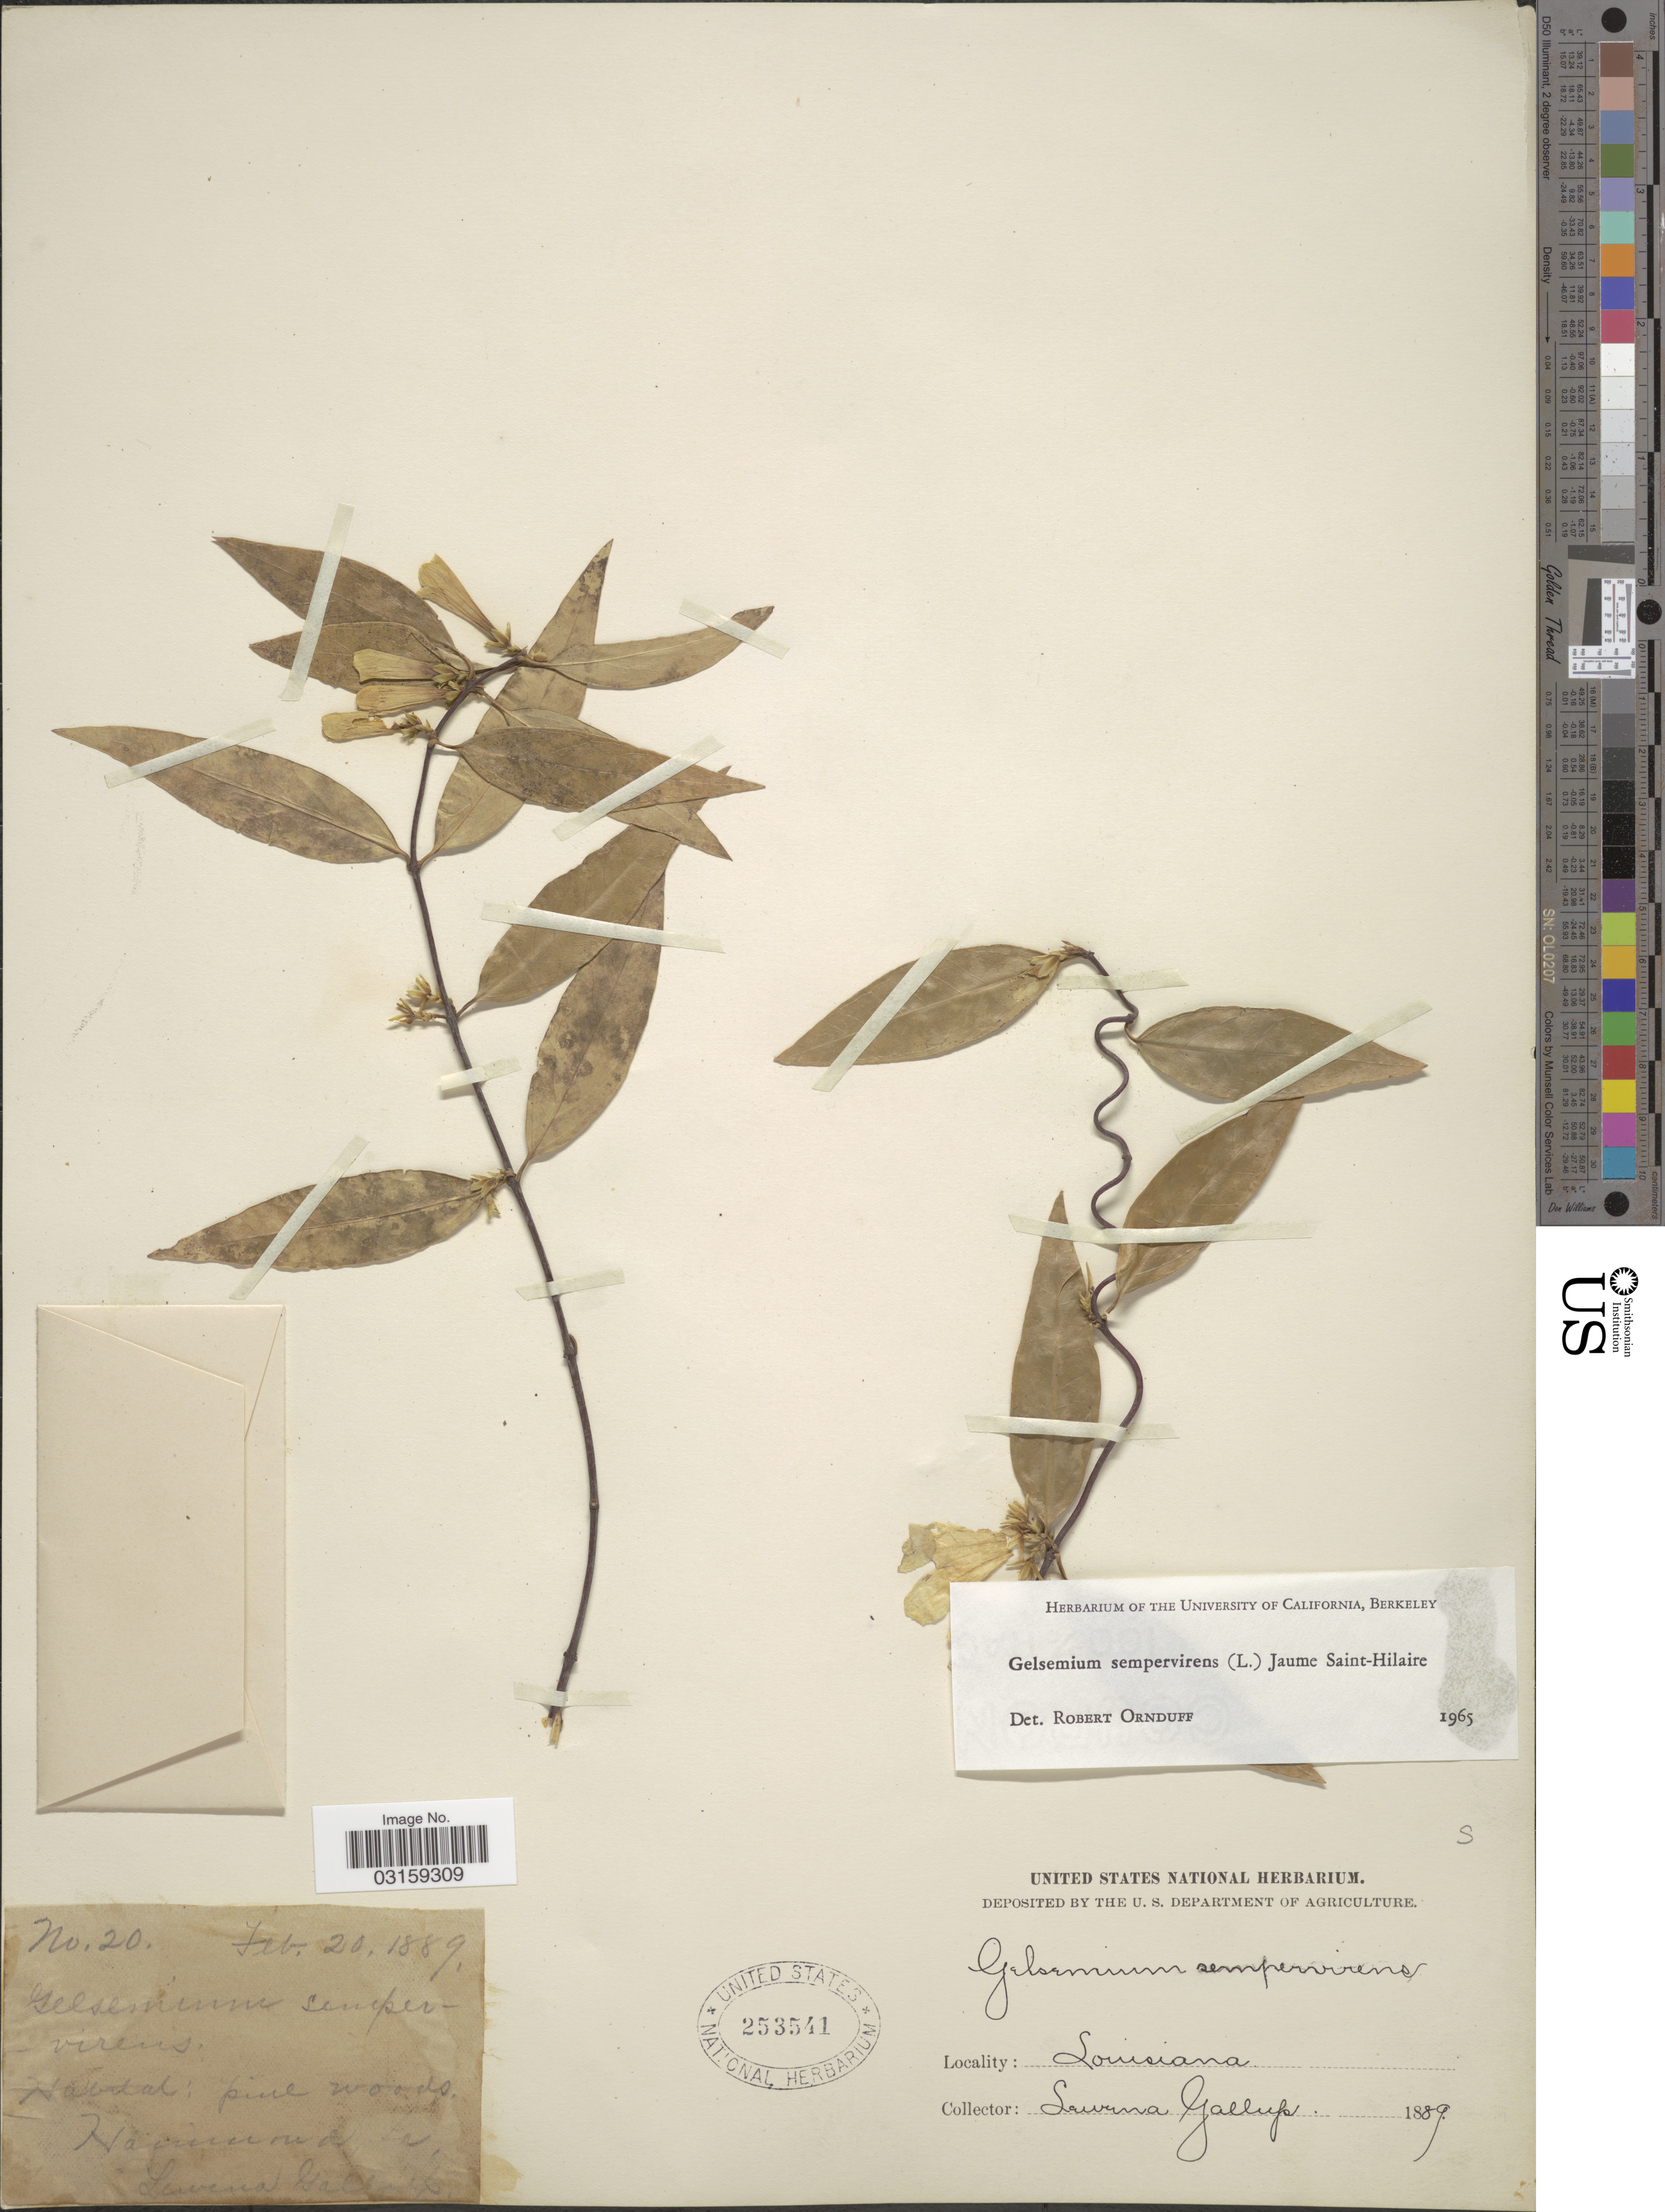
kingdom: Plantae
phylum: Tracheophyta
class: Magnoliopsida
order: Gentianales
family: Gelsemiaceae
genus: Gelsemium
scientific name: Gelsemium sempervirens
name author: (L.) J. St.-Hil.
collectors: L. Gallup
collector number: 20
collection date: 1889-02-20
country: United States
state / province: Louisiana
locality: Hammond, La.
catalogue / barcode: US 253541